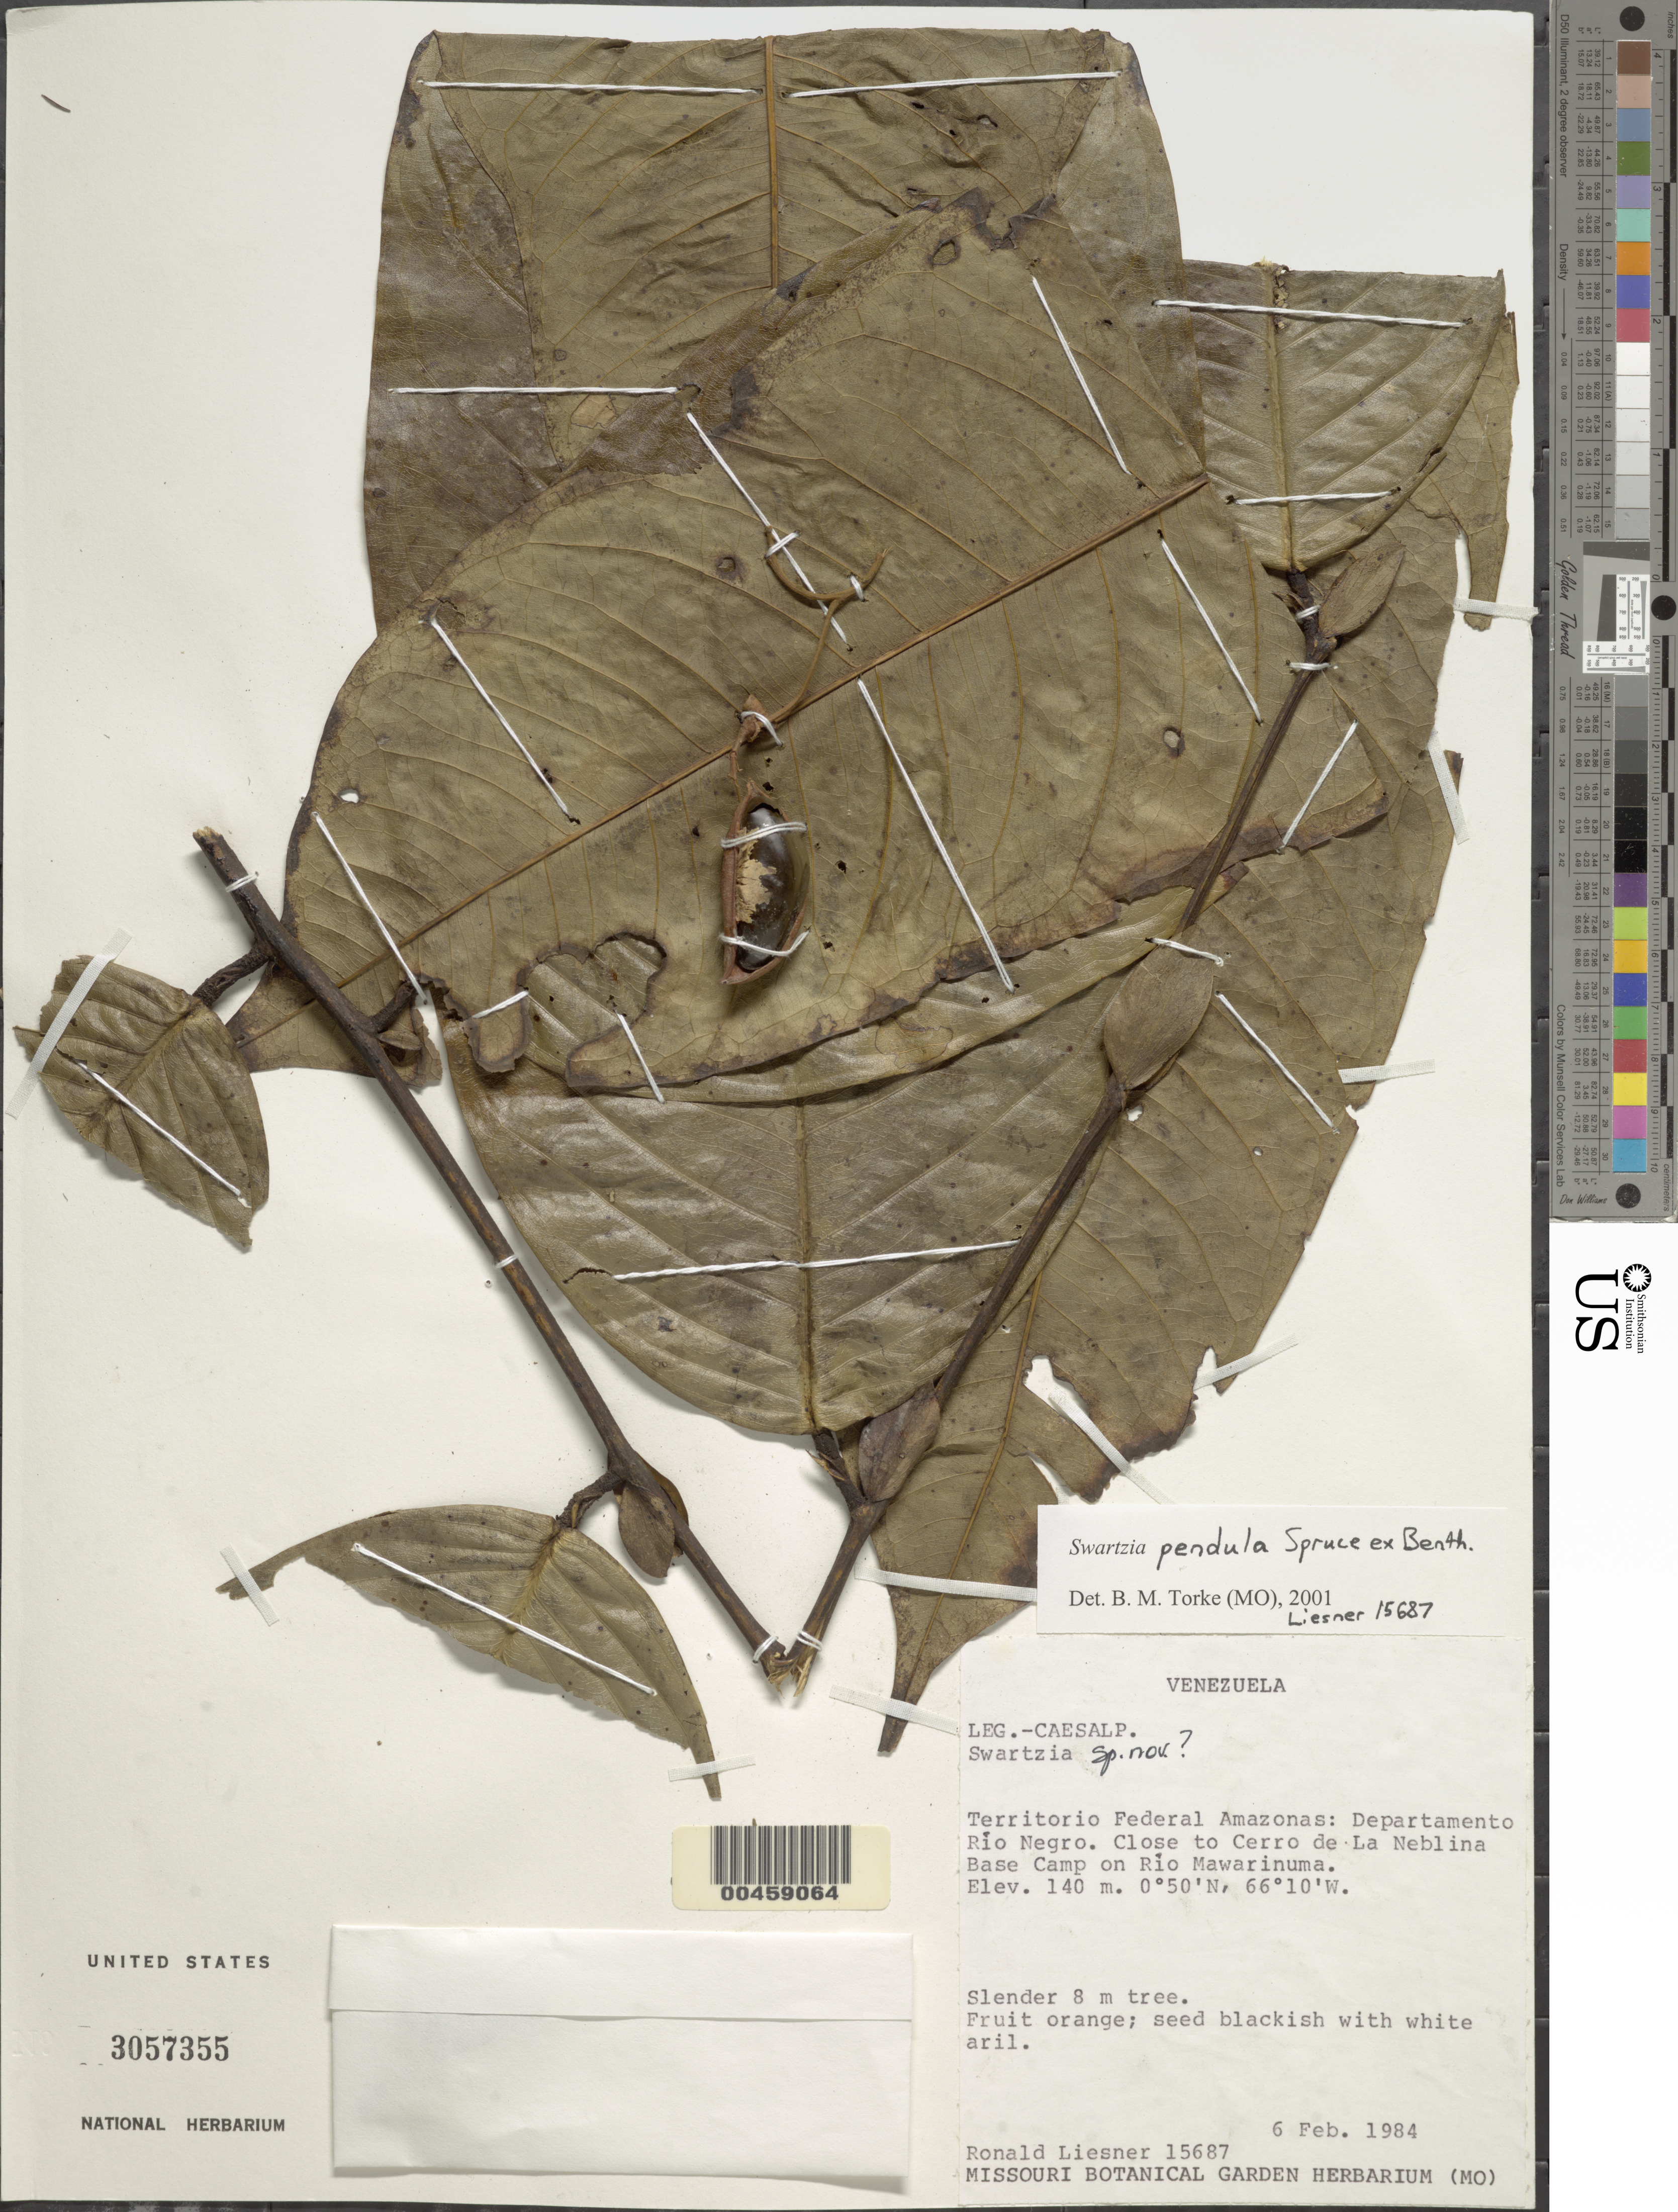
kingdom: Plantae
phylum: Tracheophyta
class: Magnoliopsida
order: Fabales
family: Fabaceae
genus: Swartzia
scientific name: Swartzia pendula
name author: Spruce ex Benth.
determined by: Torke, B. M., (MO)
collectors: R. L. Liesner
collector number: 15687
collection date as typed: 06 Feb 1984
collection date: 1984-02-06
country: Venezuela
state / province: Amazonas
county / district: Rio Negro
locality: Cerro de la neblina basecamp, close to; on rio mawarinuma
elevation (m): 140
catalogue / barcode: US 3057355